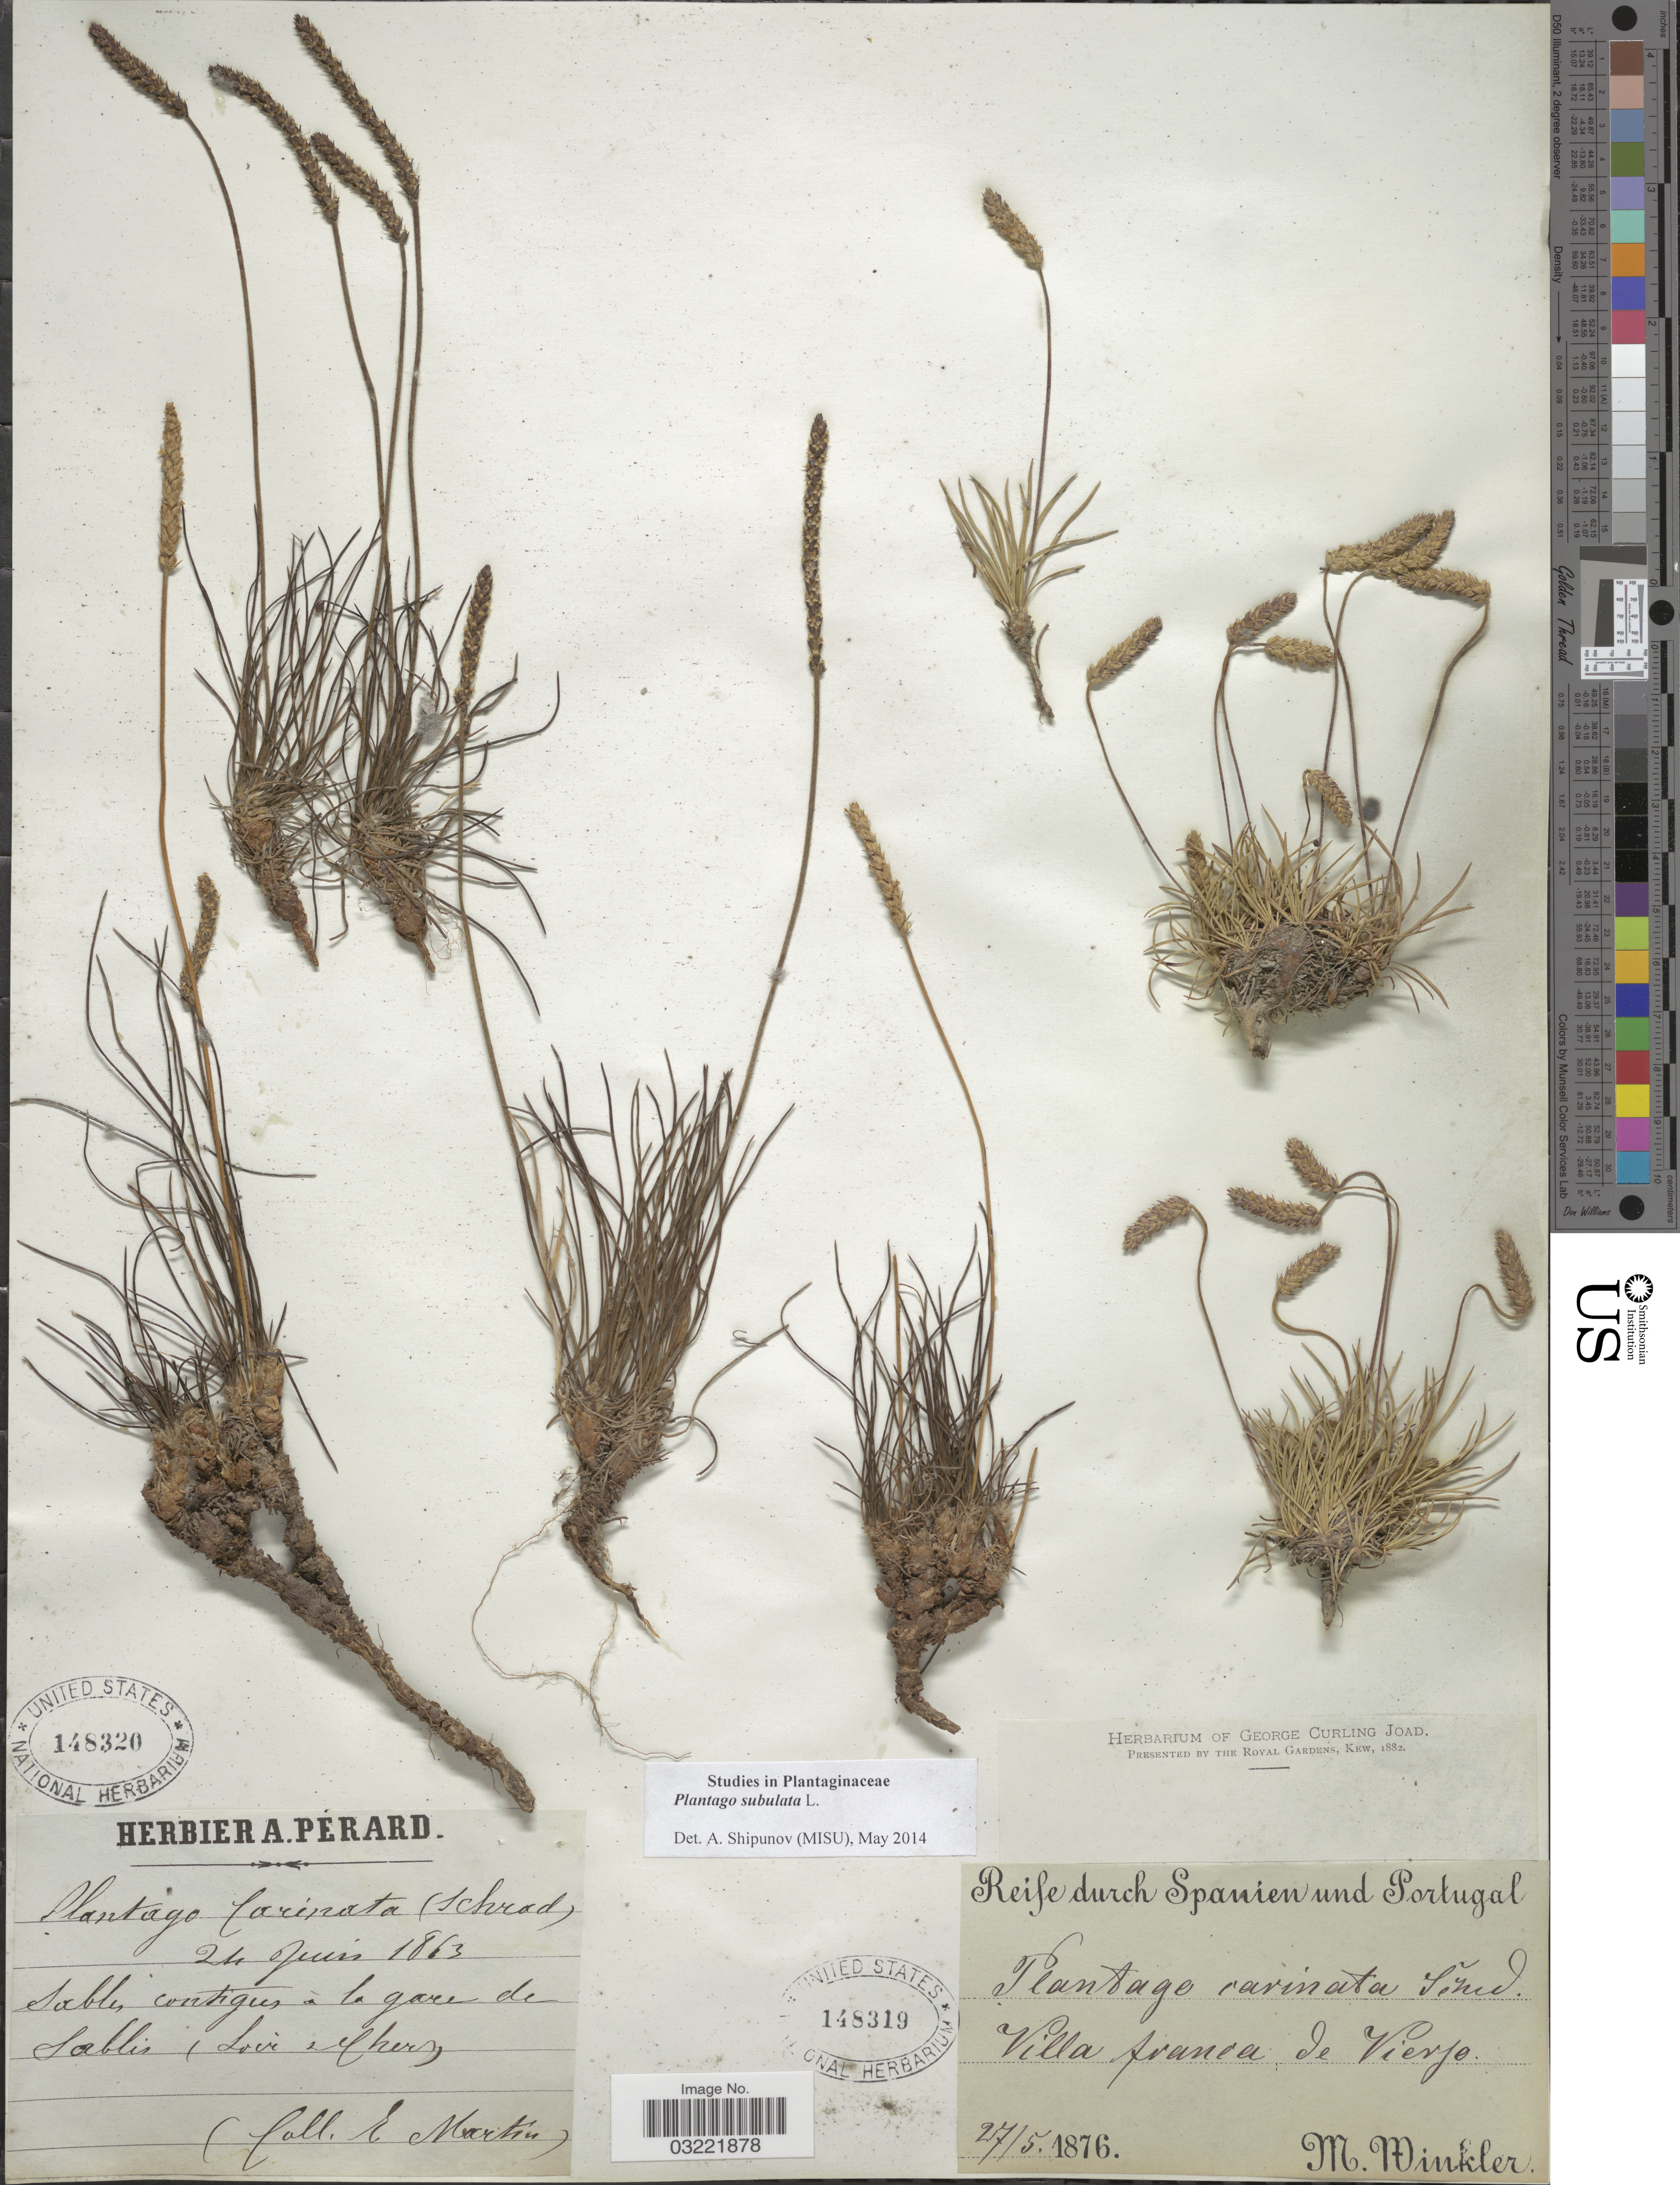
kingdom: Plantae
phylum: Tracheophyta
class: Magnoliopsida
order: Lamiales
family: Plantaginaceae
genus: Plantago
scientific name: Plantago subulata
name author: L.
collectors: Minkler, M.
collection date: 1876-05-27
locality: Spanien und Portugal. Villa franca de Viejo.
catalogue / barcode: US 148319